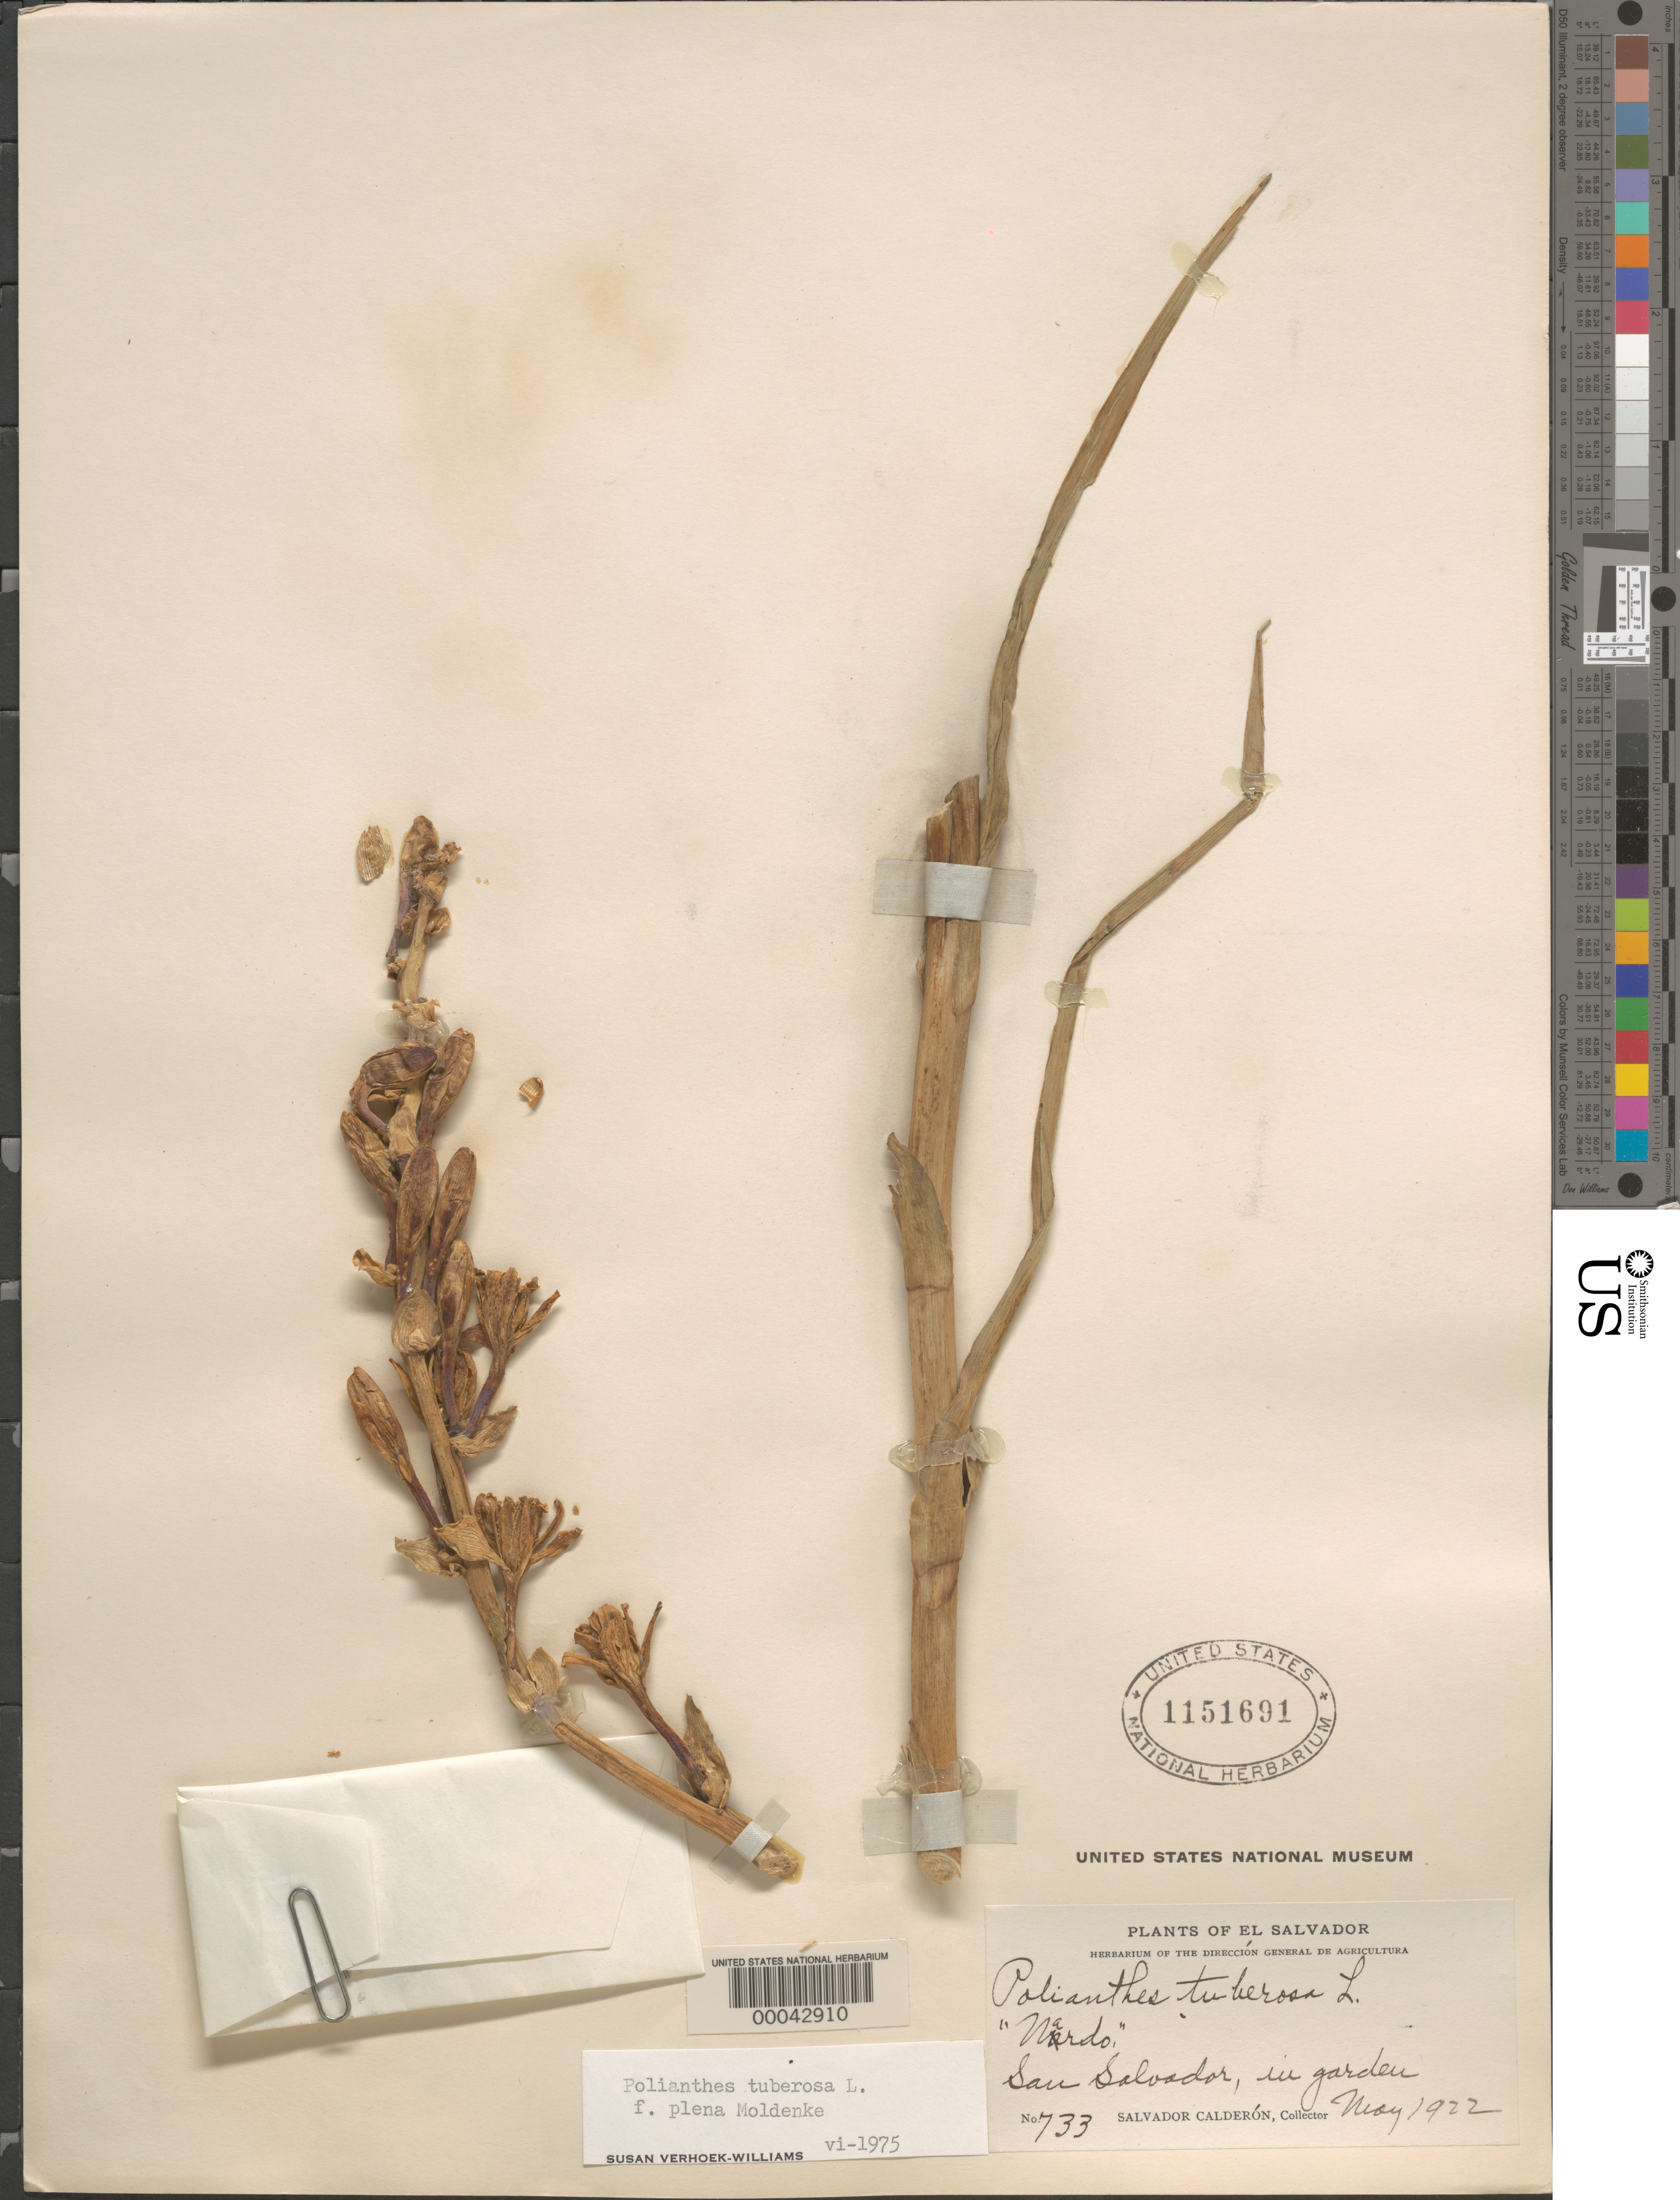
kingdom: Plantae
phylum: Tracheophyta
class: Liliopsida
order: Asparagales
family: Asparagaceae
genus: Polianthes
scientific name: Polianthes tuberosa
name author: L.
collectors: S. Calderón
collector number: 733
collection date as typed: May 1922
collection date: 1922-05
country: El Salvador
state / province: San Salvador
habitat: In garden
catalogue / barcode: US 1151691